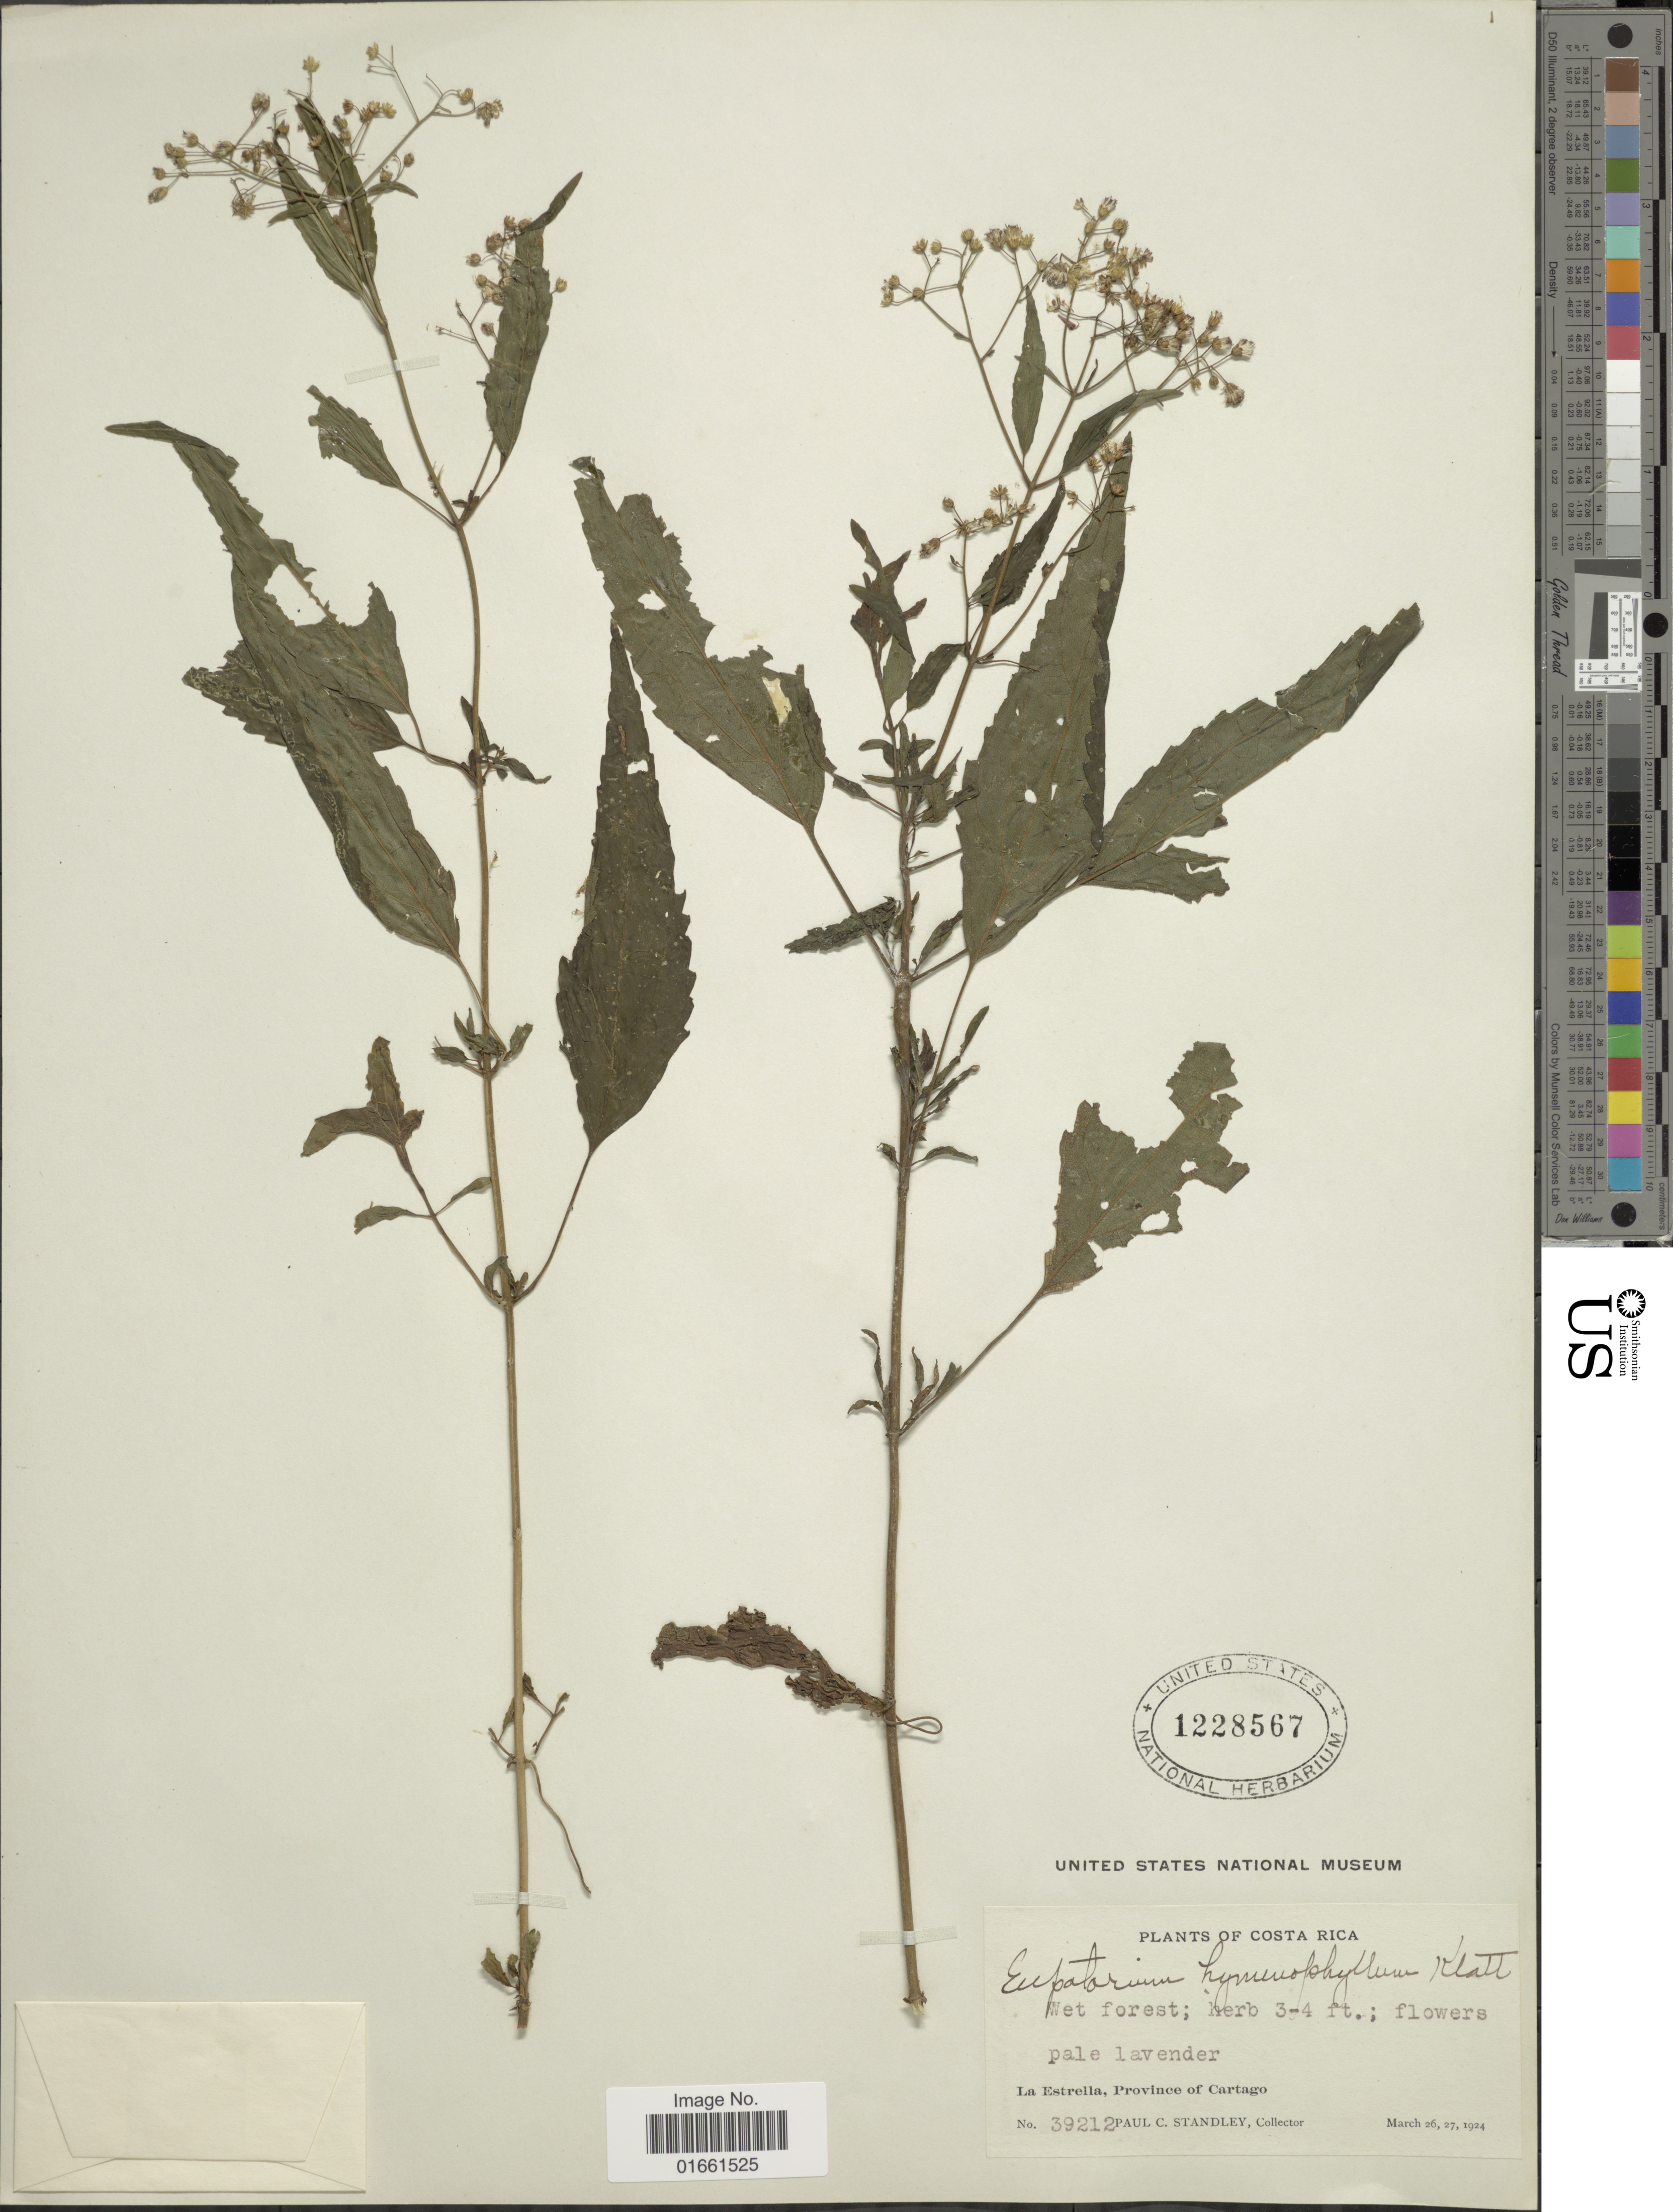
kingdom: Plantae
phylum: Tracheophyta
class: Magnoliopsida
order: Asterales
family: Asteraceae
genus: Fleischmannia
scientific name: Fleischmannia hymenophylla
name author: (Klatt) R.M. King & H. Rob.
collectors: P. C. Standley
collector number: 39212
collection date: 1924-03-26/1924-03-27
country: Costa Rica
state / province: Cartago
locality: La Estrella, Province of Cartago.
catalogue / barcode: US 1228567